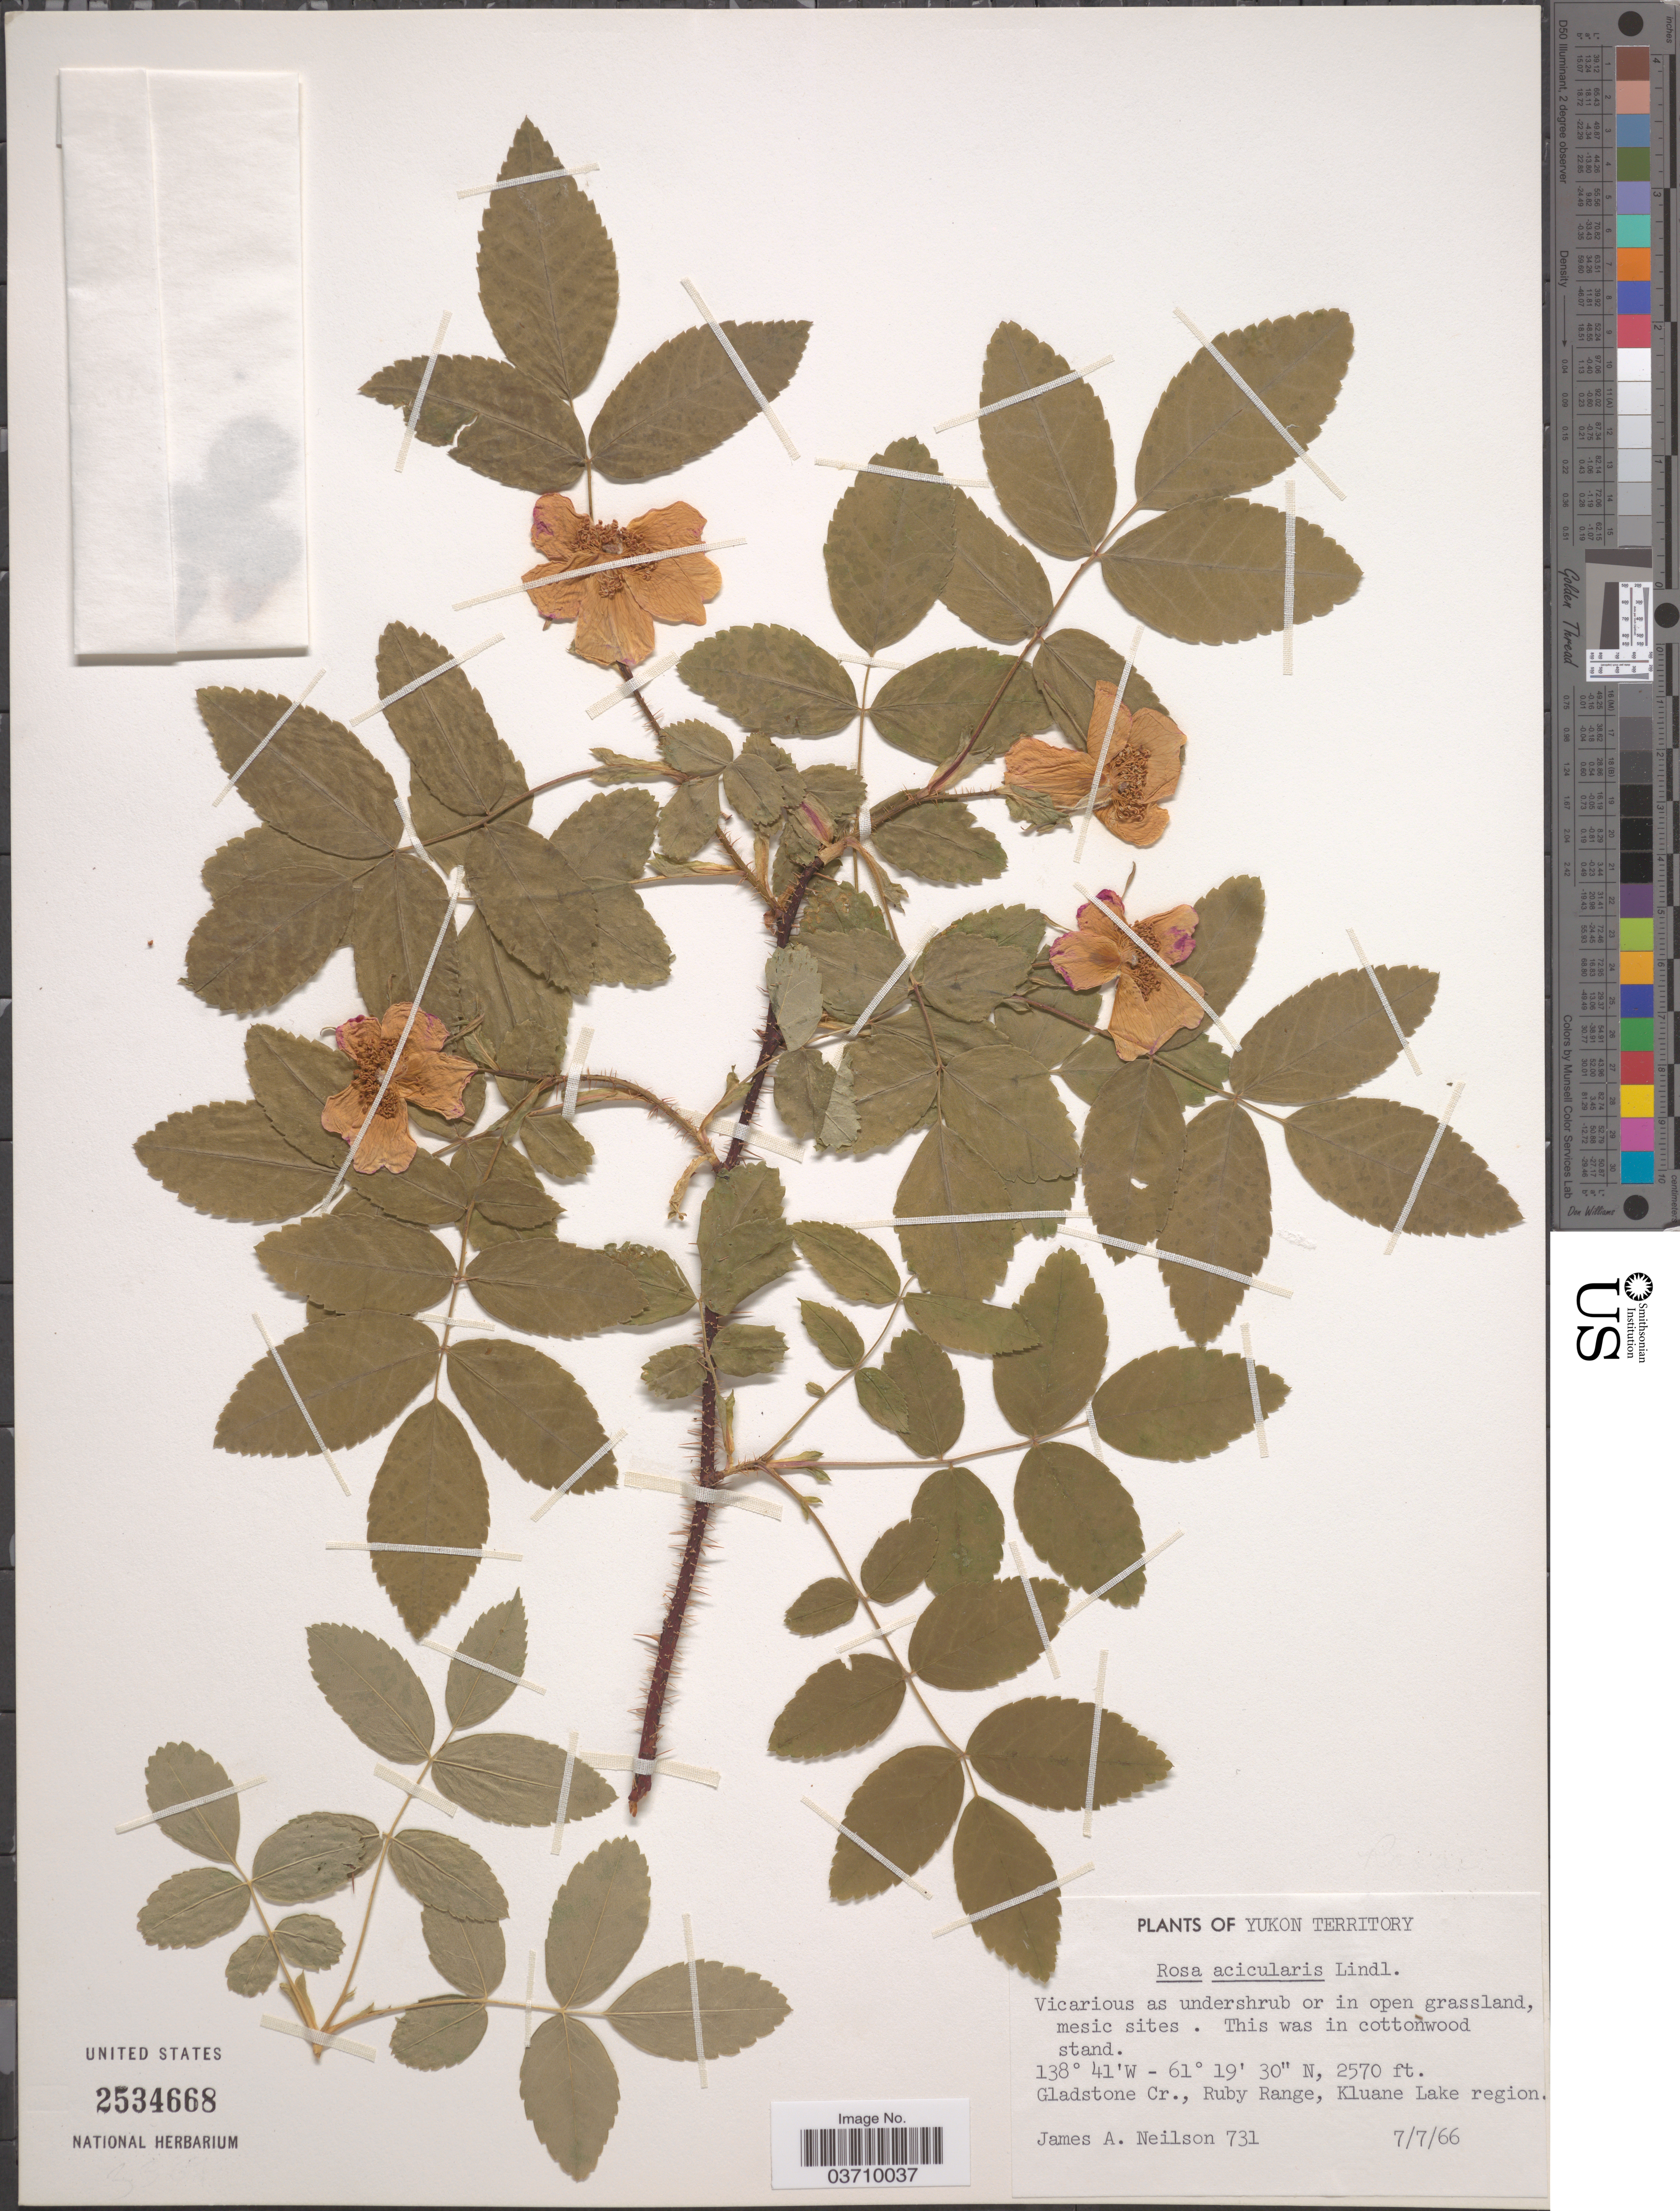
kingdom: Plantae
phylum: Tracheophyta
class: Magnoliopsida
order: Rosales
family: Rosaceae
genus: Rosa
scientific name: Rosa acicularis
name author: Lindl.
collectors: J. Neilson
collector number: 731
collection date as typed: Transcribed d/m/y: 7/7/66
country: Canada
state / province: Yukon Territory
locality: Gladstone Cr., Ruby Range, Kluane Lake region.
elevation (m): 783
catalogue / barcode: US 2534668